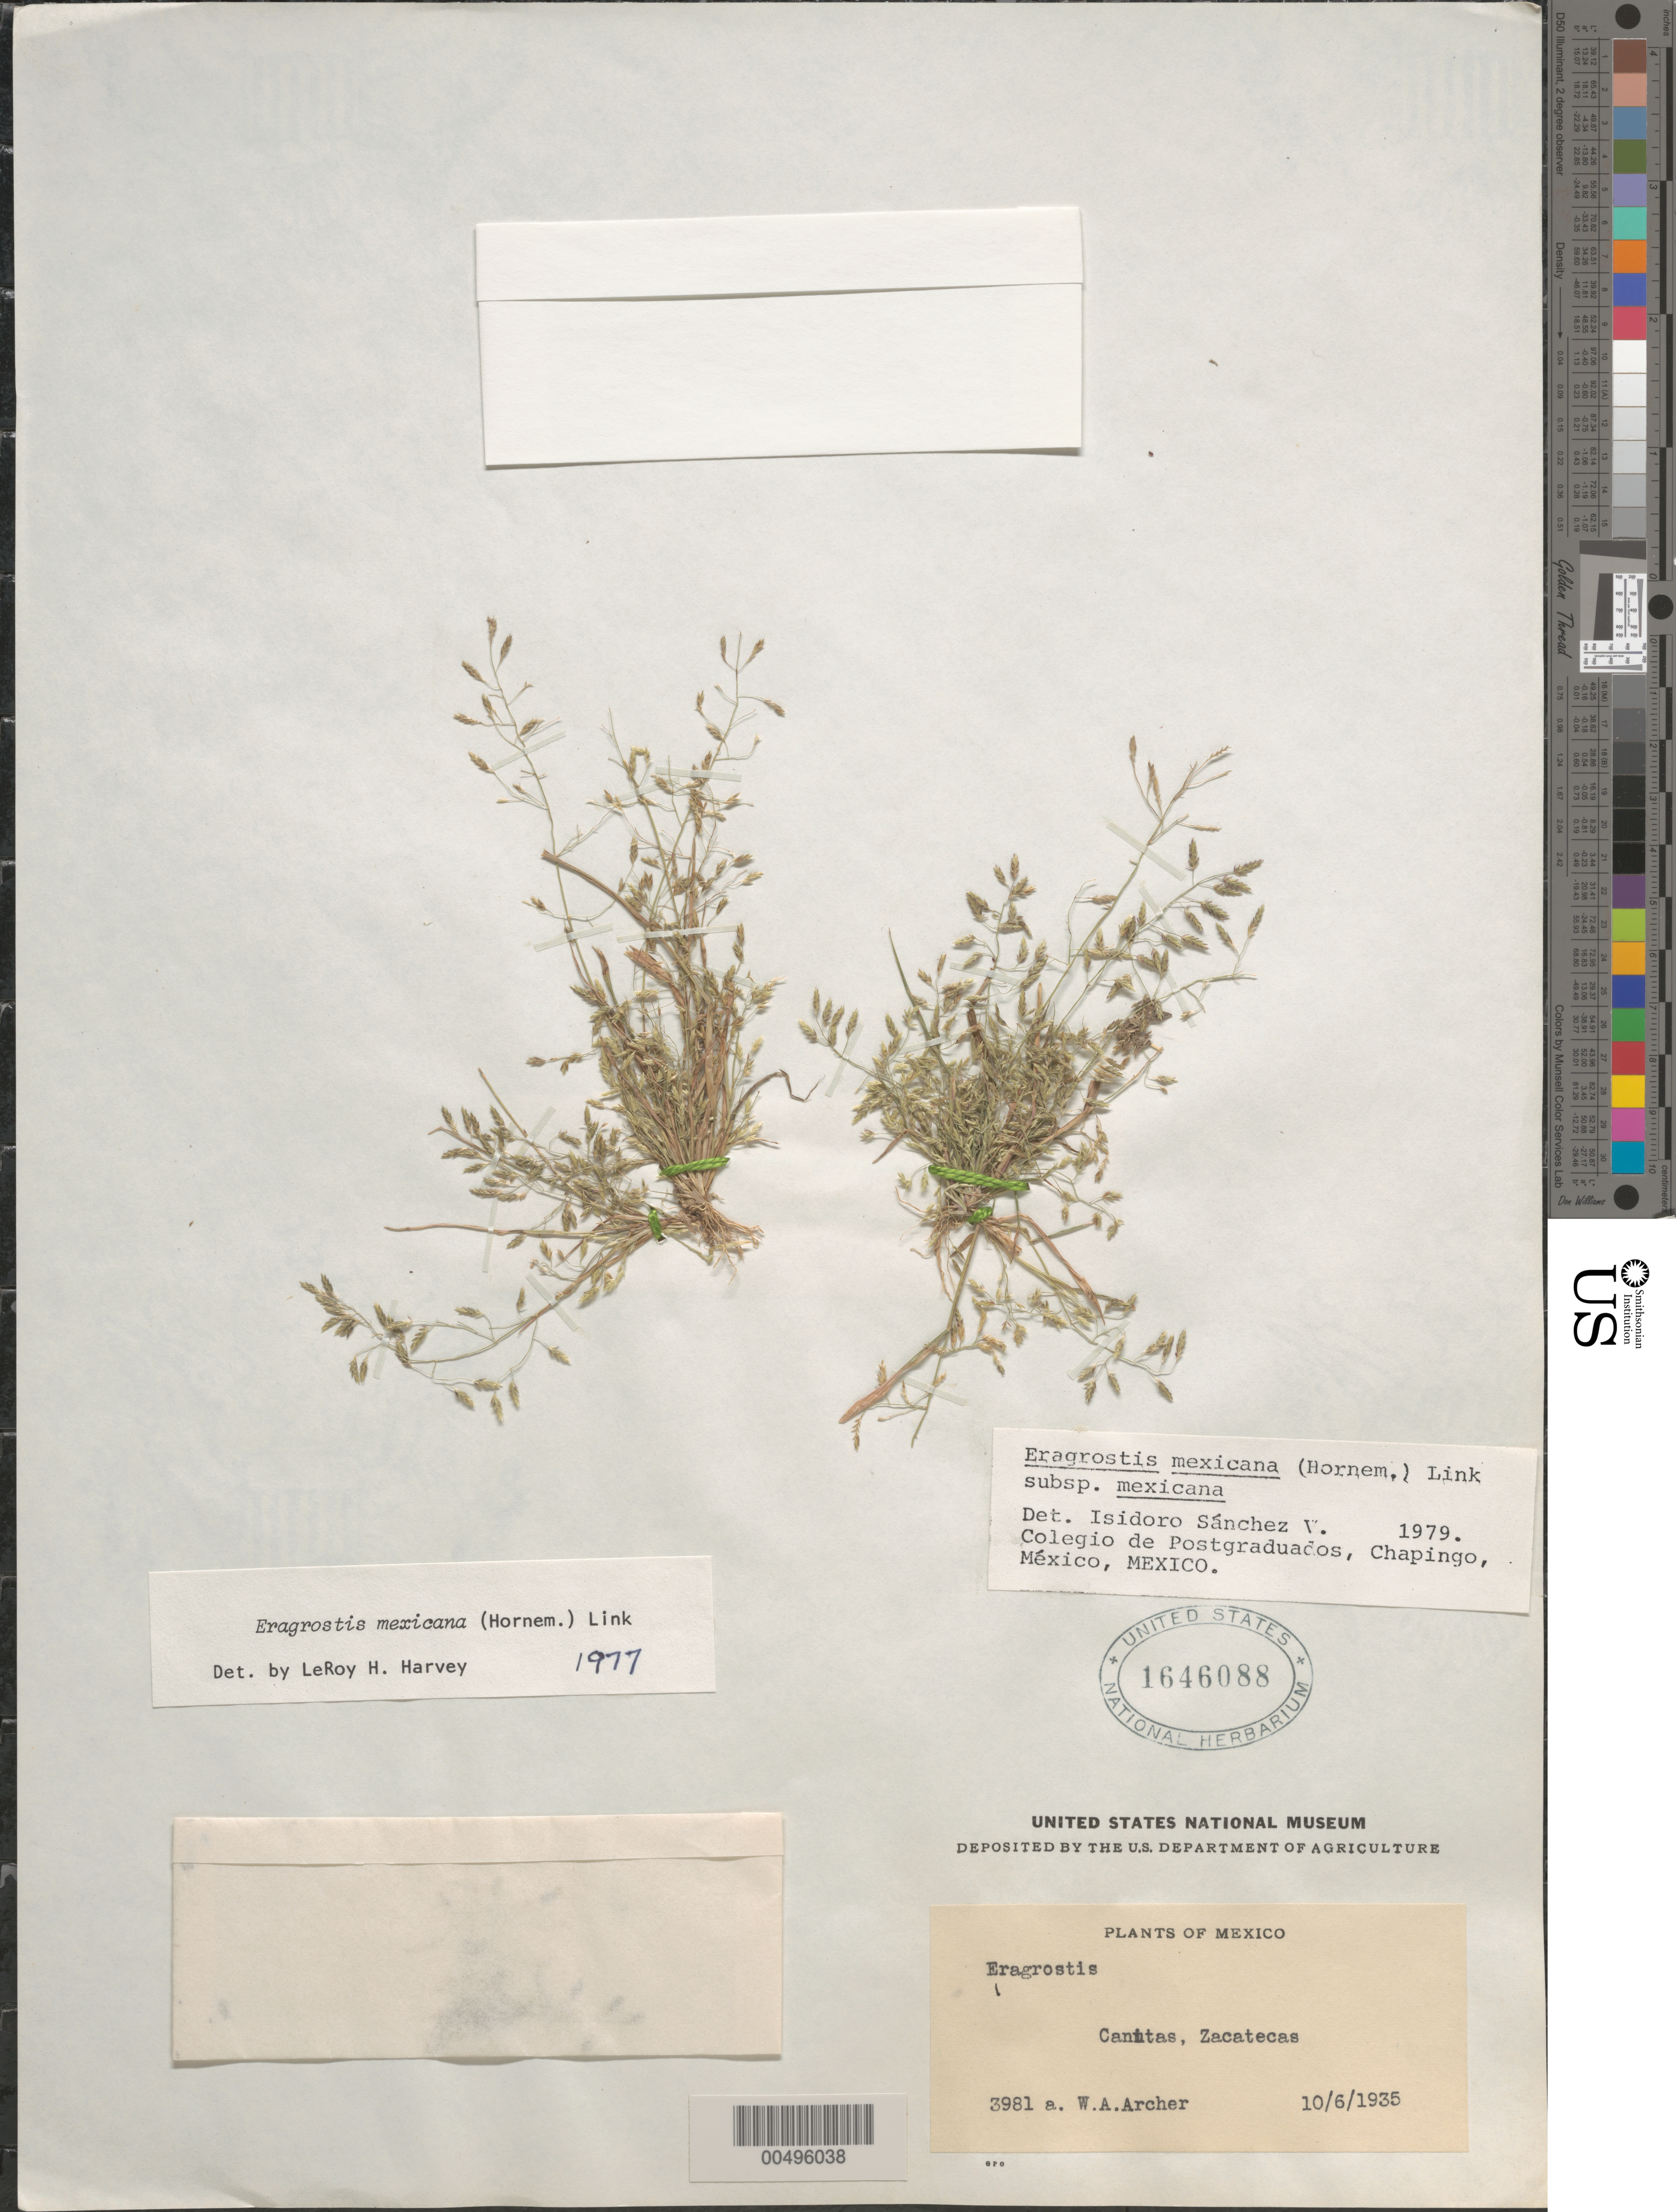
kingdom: Plantae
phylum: Tracheophyta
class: Liliopsida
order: Poales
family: Poaceae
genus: Eragrostis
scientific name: Eragrostis mexicana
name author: (Hornem.) Link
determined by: Sánchez Vega, I. M.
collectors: W. A. Archer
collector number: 3981a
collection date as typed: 10 Jun 1935 or 6 Oct 1935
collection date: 1935-06-10 or 1935-10-06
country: Mexico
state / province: Zacatecas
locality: Canitas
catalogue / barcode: US 1646088